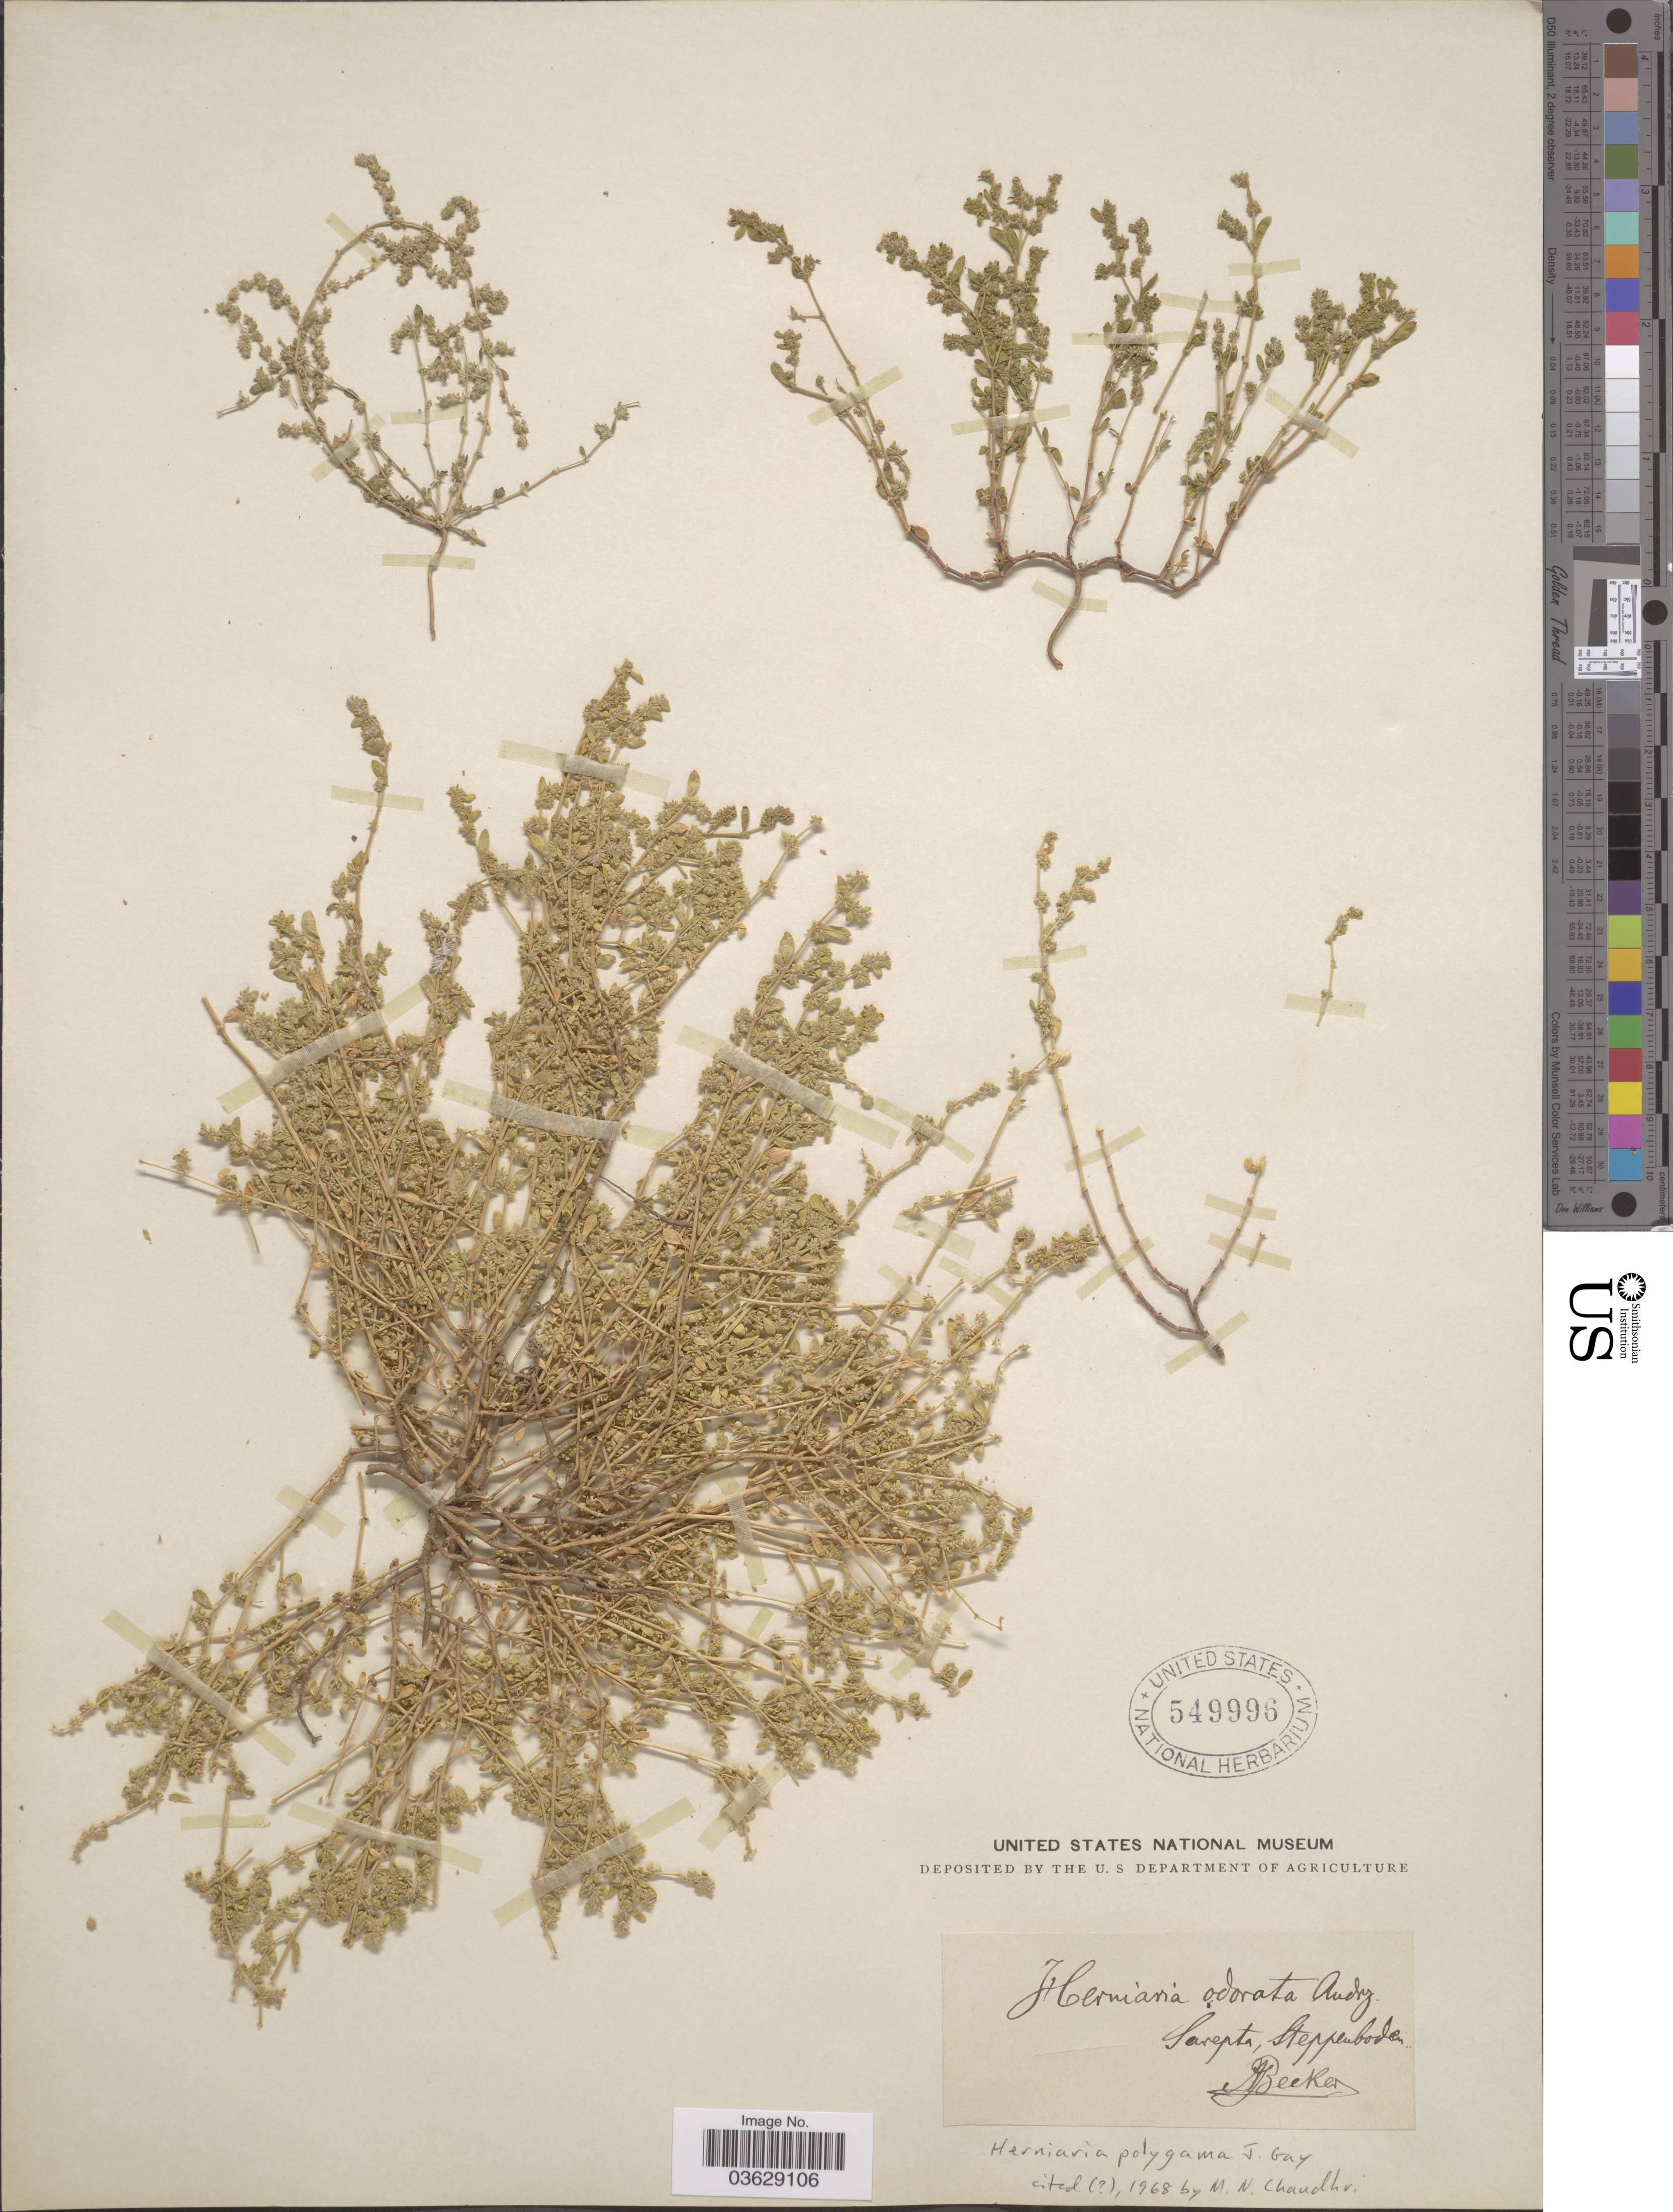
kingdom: Plantae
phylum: Tracheophyta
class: Magnoliopsida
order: Caryophyllales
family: Caryophyllaceae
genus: Herniaria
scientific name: Herniaria polygama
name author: J. Gay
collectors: A. Becker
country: Russian Federation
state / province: Volgograd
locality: Sarepta, Steppenboden.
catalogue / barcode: US 549996